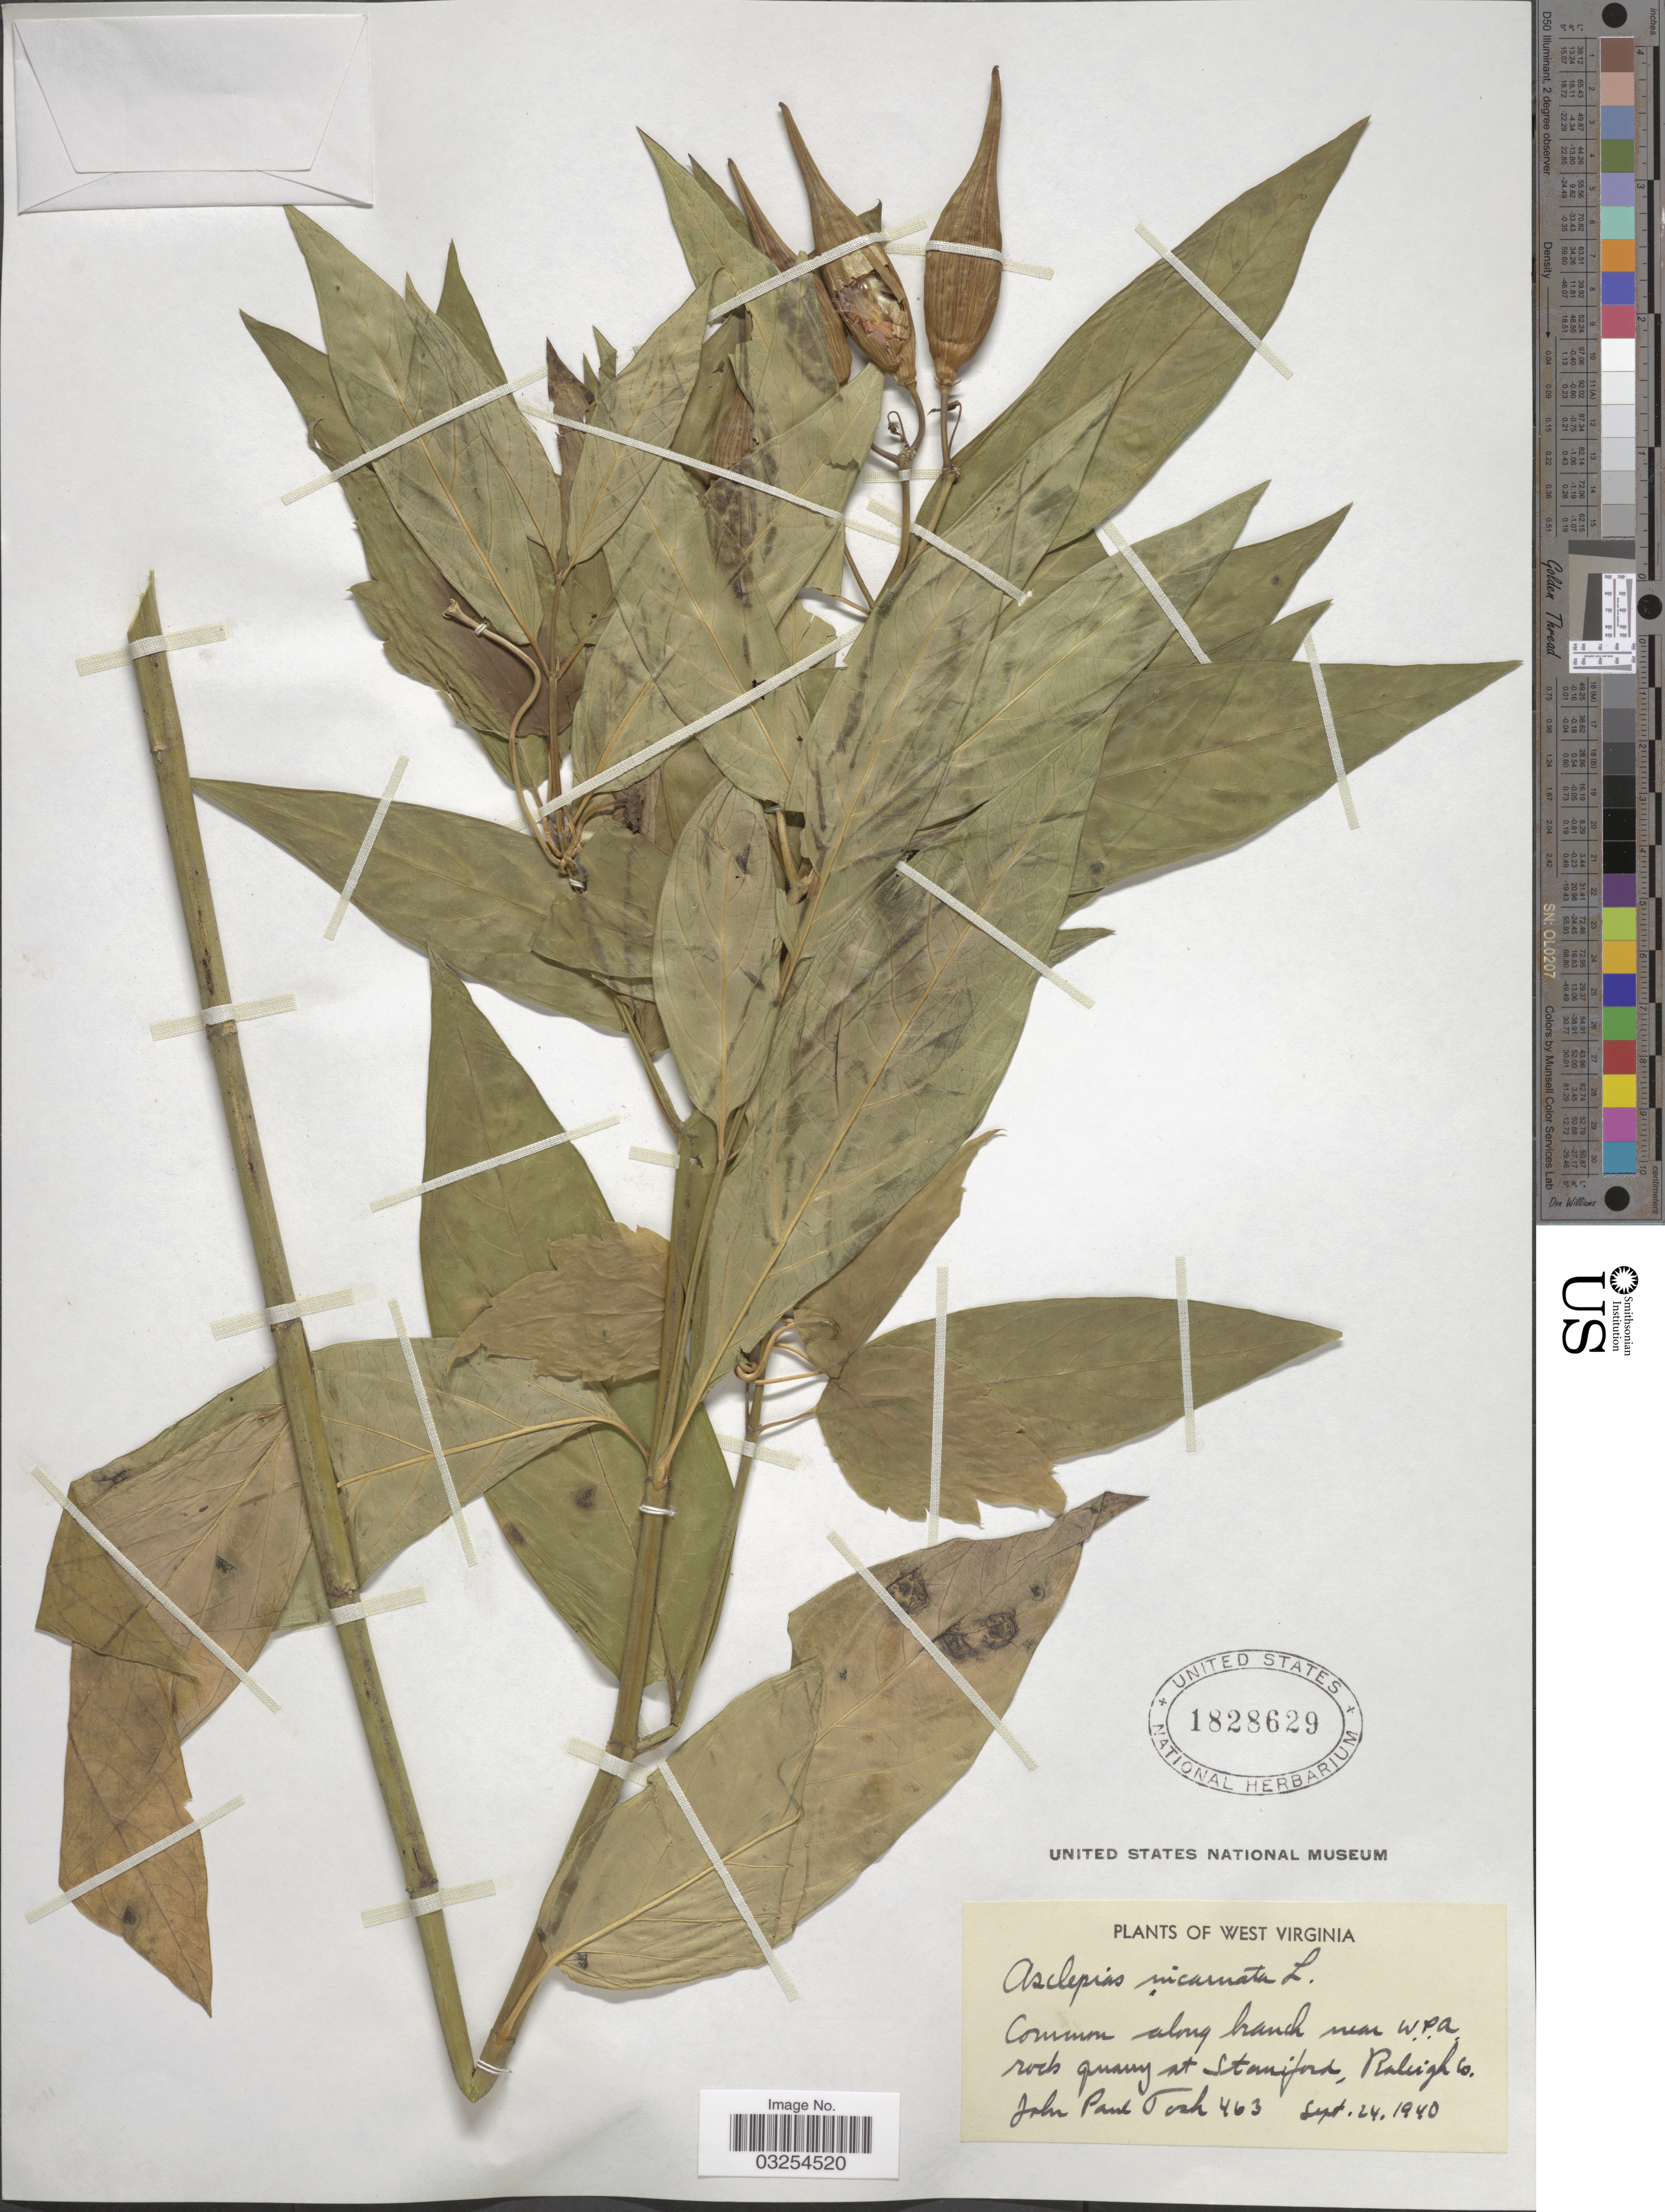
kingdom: Plantae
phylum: Tracheophyta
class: Magnoliopsida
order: Gentianales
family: Apocynaceae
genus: Asclepias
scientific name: Asclepias incarnata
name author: L.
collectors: J. Tosh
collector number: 463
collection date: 1940-09-24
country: United States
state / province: West Virginia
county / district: Raleigh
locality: Near W.P.A. rock quarry at Staniford, Raleigh Co.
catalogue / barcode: US 1828629